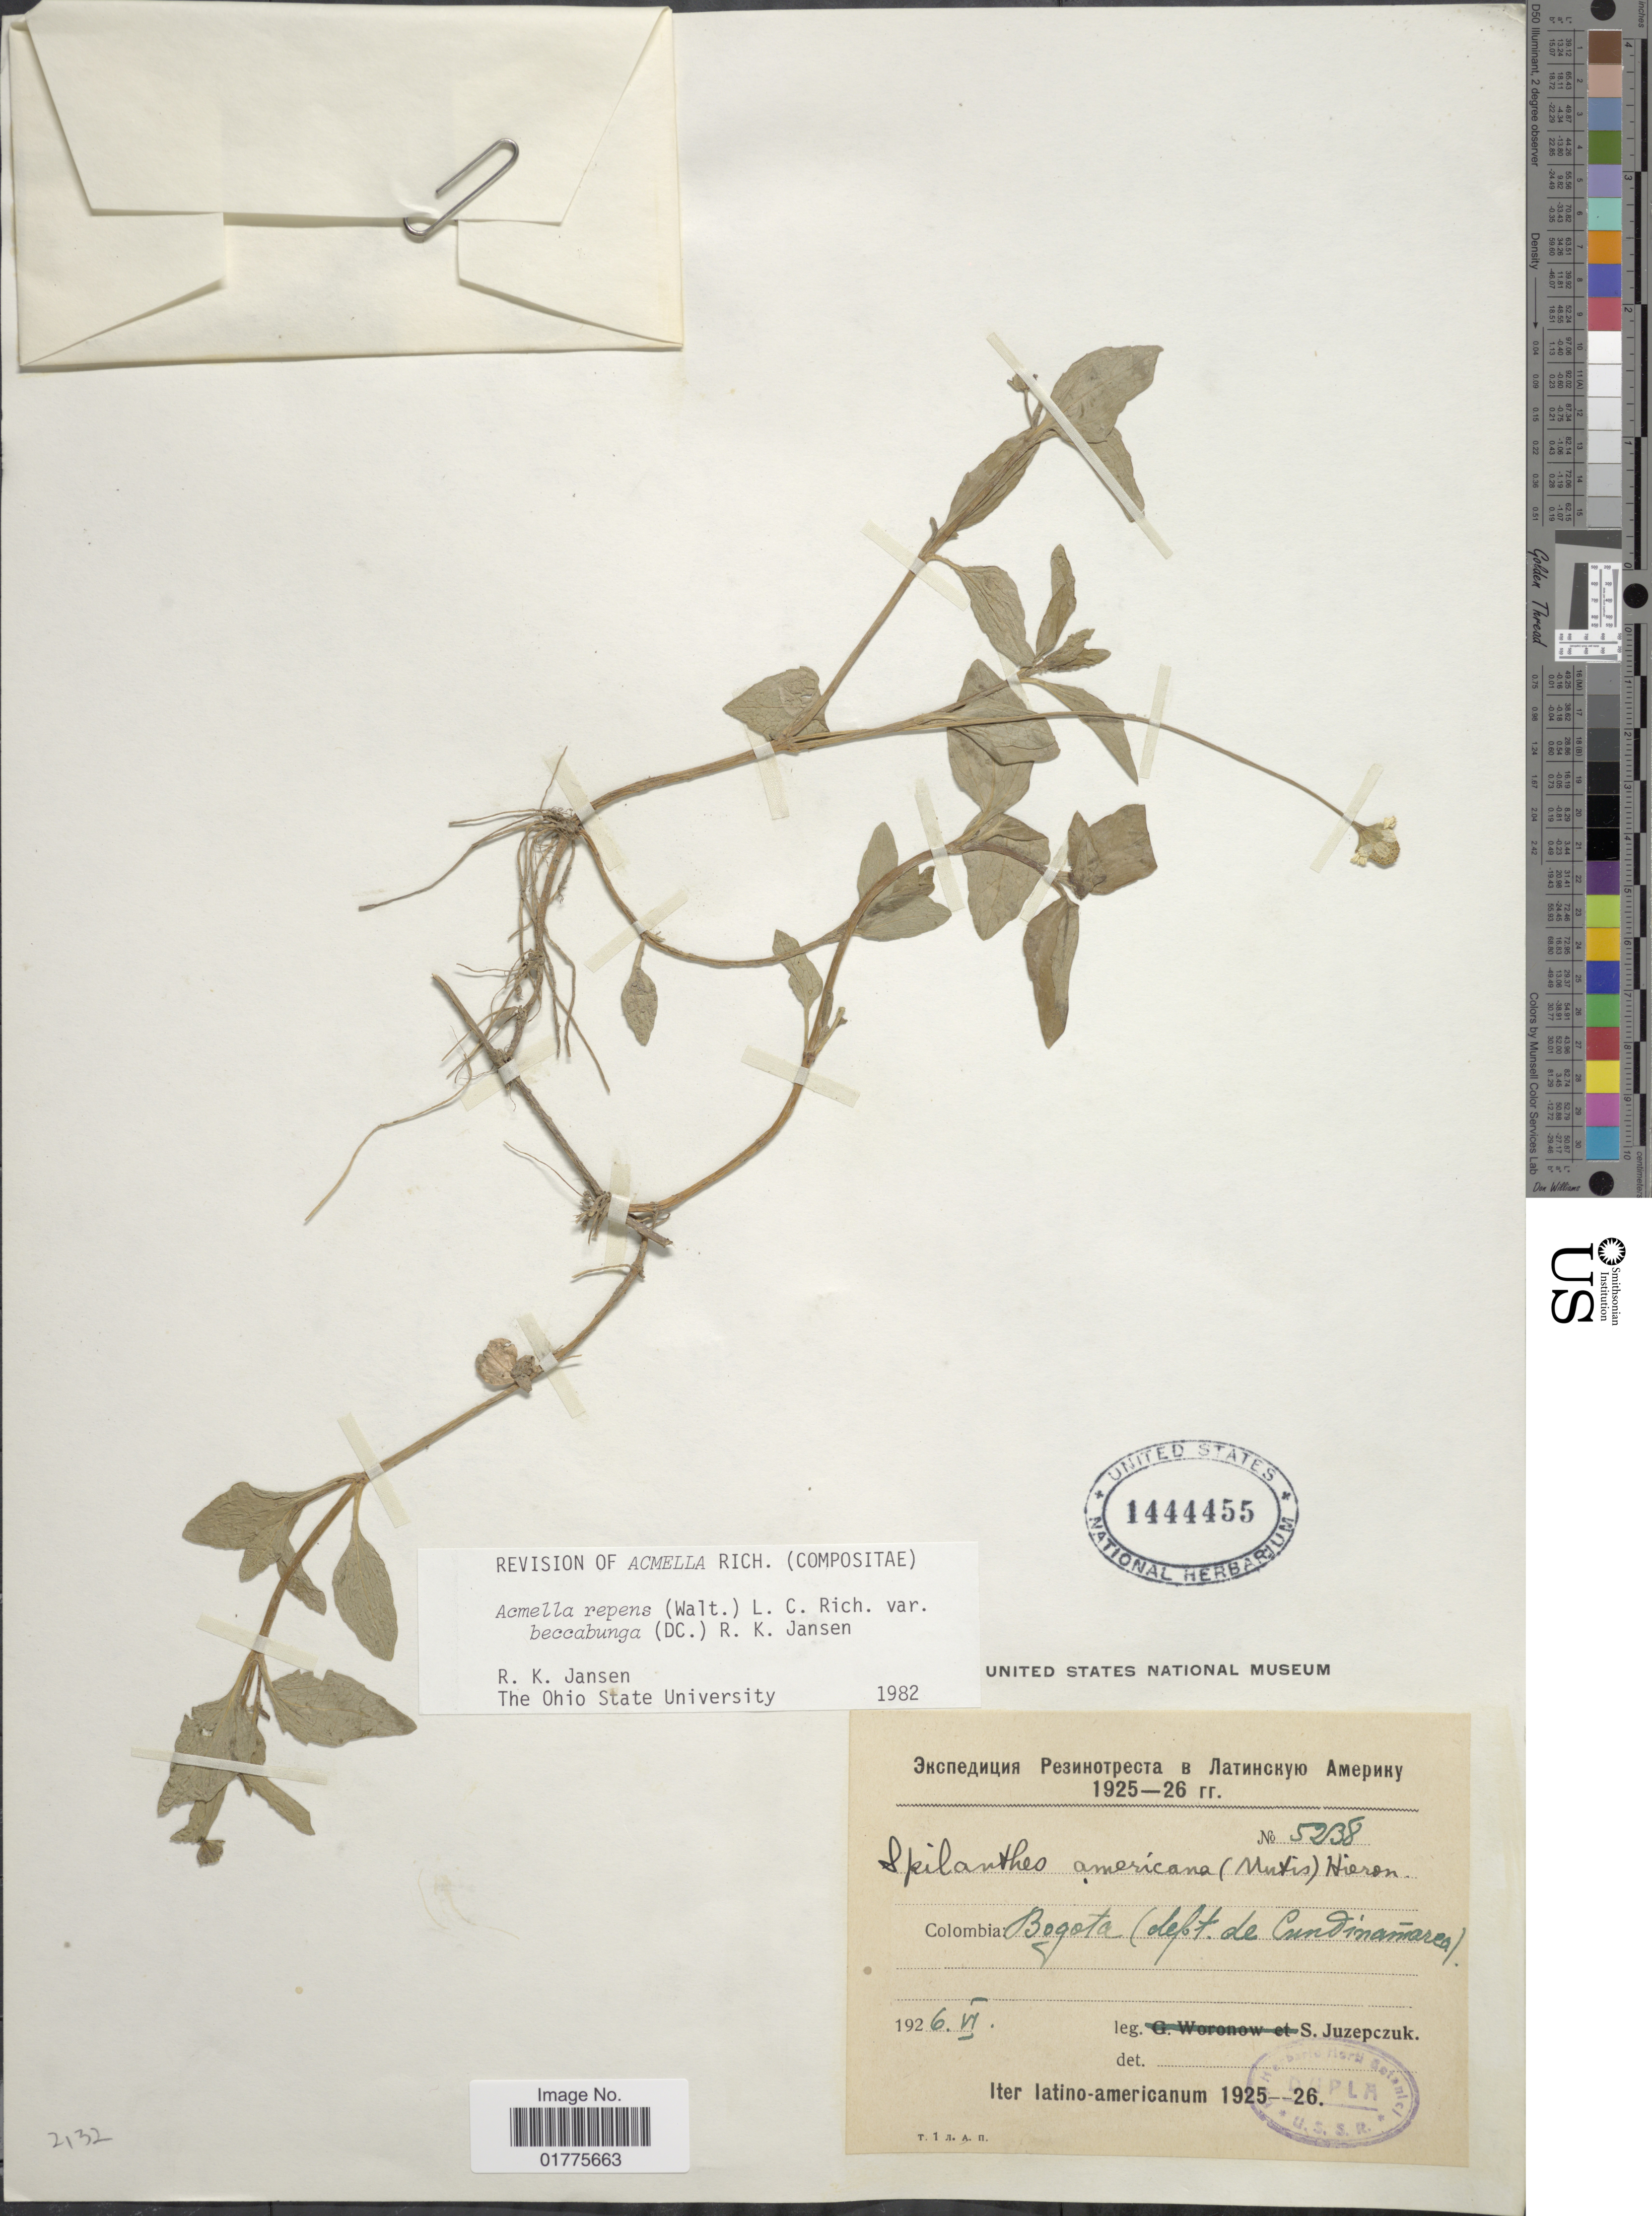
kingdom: Plantae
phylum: Tracheophyta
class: Magnoliopsida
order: Asterales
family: Asteraceae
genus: Acmella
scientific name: Acmella repens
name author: (Walter) Rich.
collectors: S. V. Juzepczuk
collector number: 5238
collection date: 1926-06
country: Colombia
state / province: Cundinamarca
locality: Bogota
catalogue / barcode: US 1444455